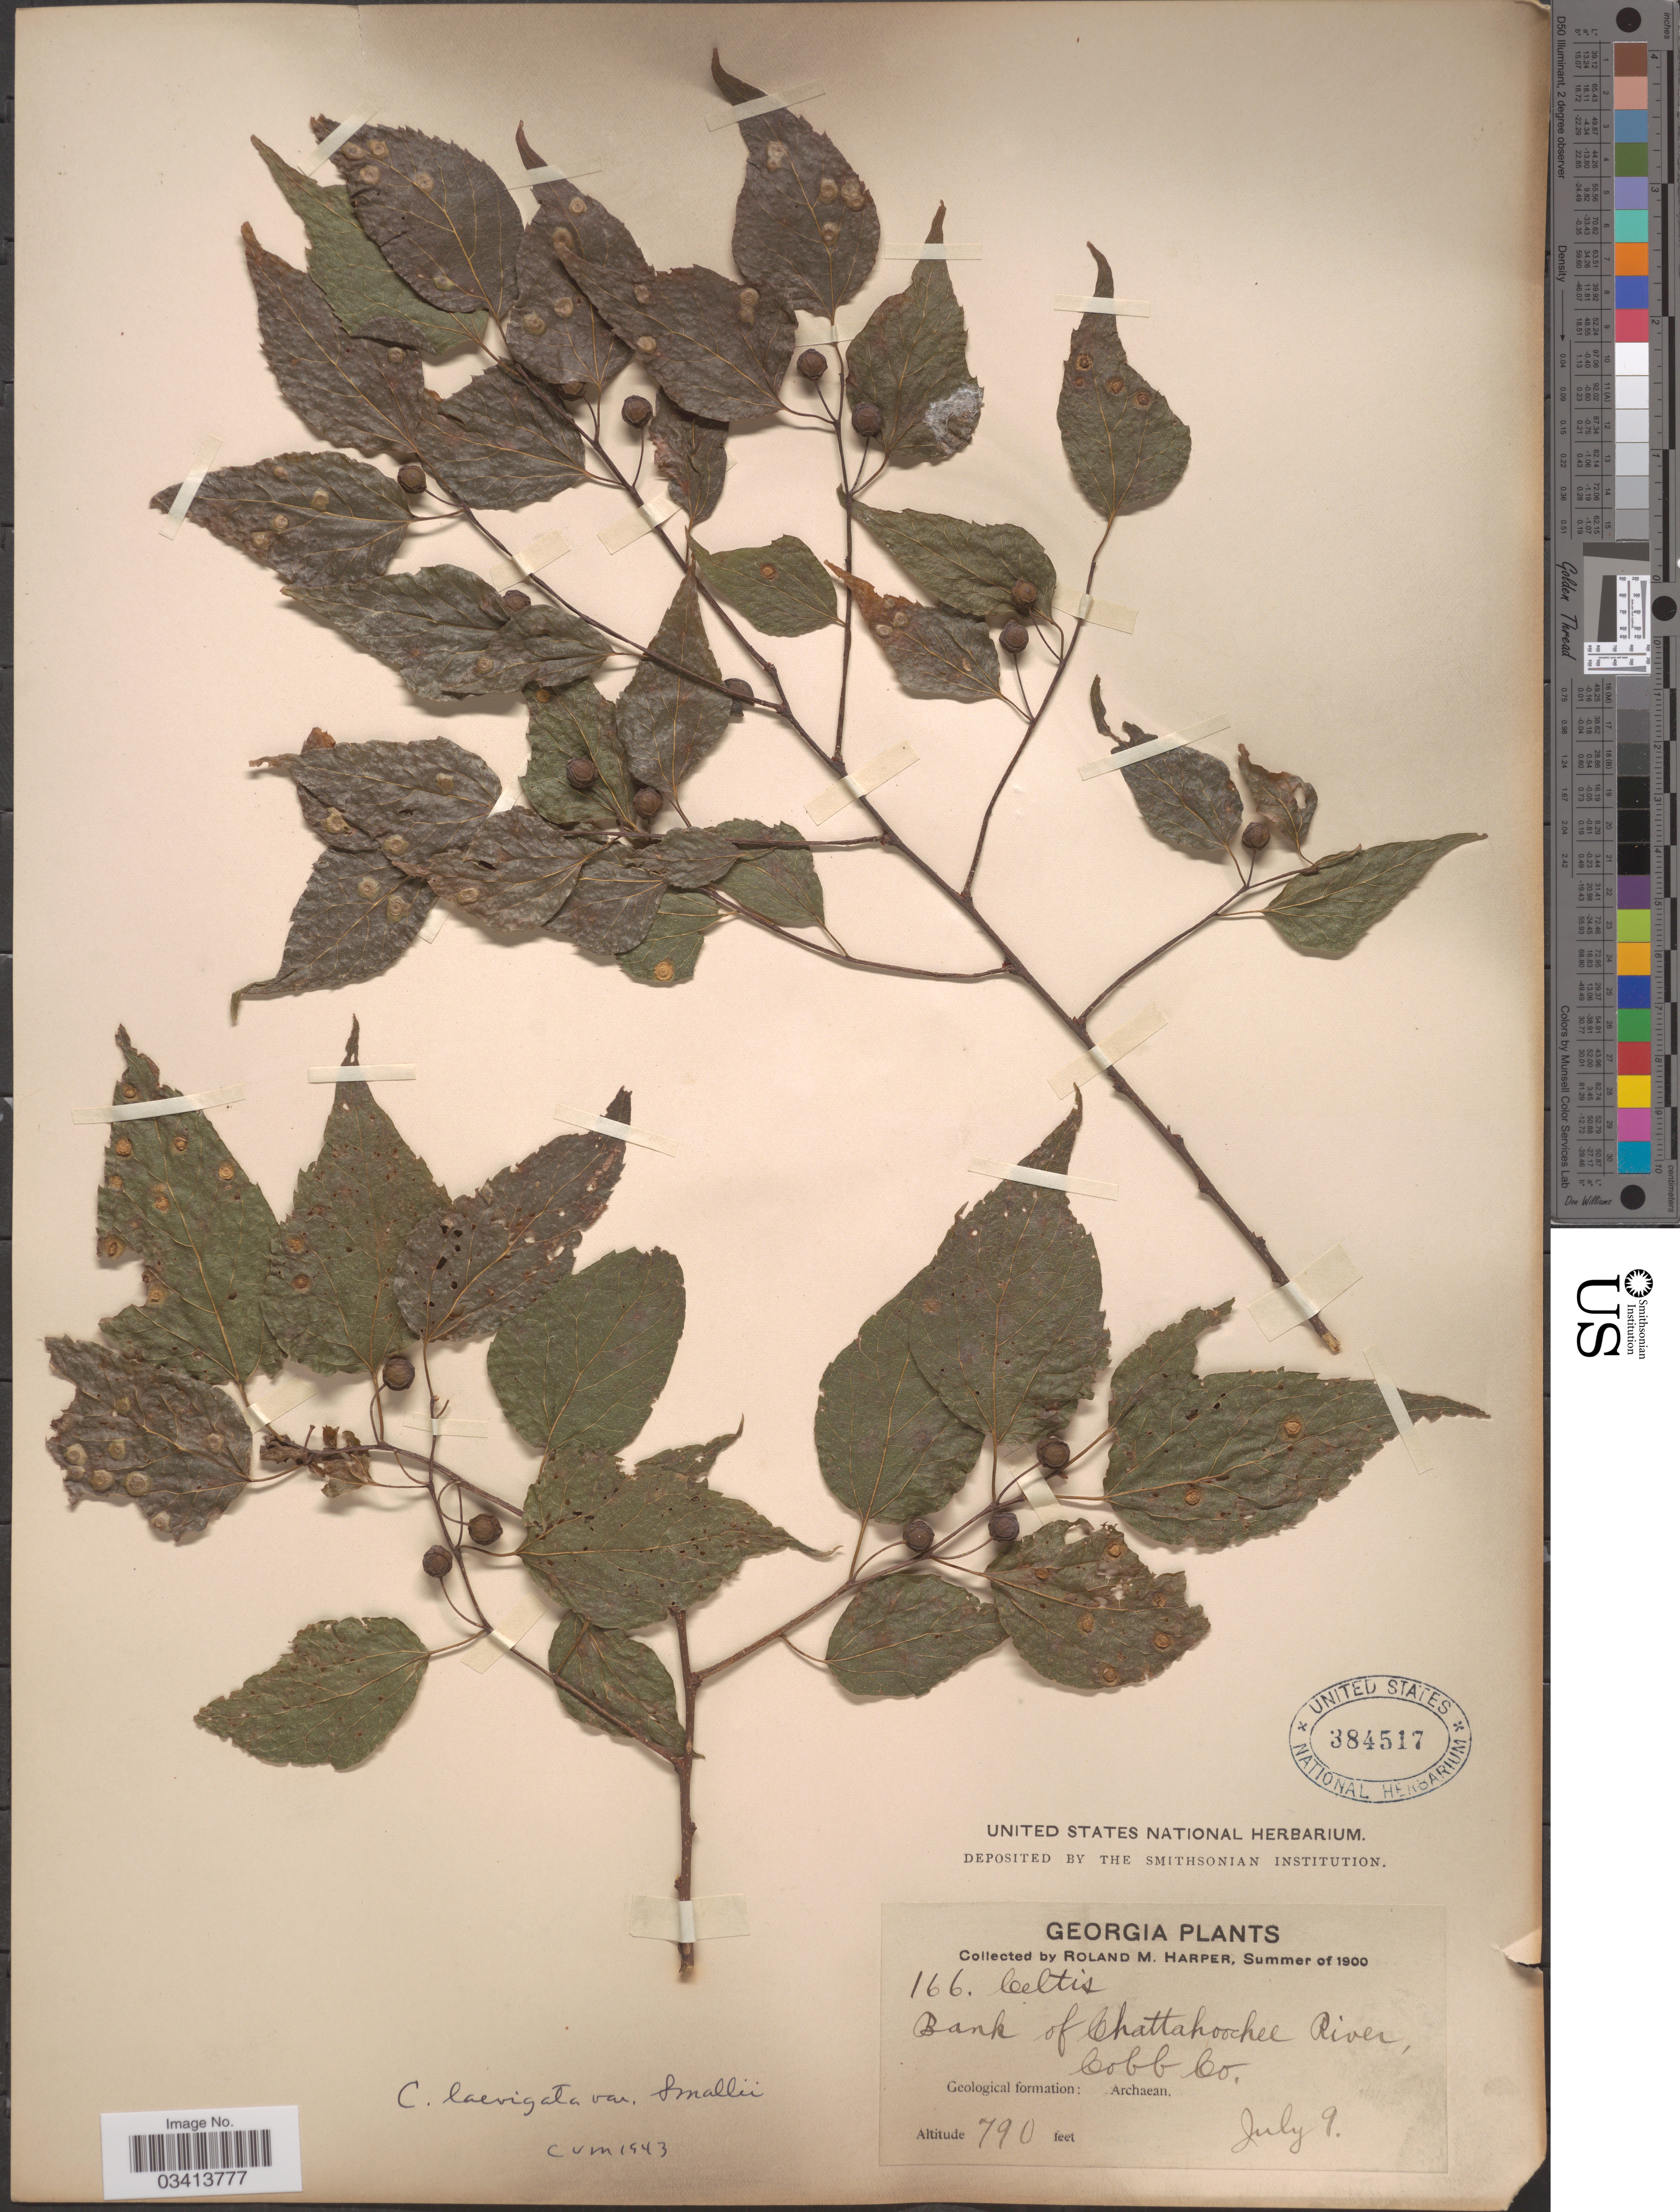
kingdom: Plantae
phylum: Tracheophyta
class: Magnoliopsida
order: Rosales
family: Cannabaceae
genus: Celtis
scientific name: Celtis laevigata var. smallii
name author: (Beadle) Sarg.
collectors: R. M. Harper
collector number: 166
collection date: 1900-07-09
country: United States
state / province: Georgia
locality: Bank of Chattahooche River, Cobb Co.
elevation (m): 241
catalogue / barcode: US 384517